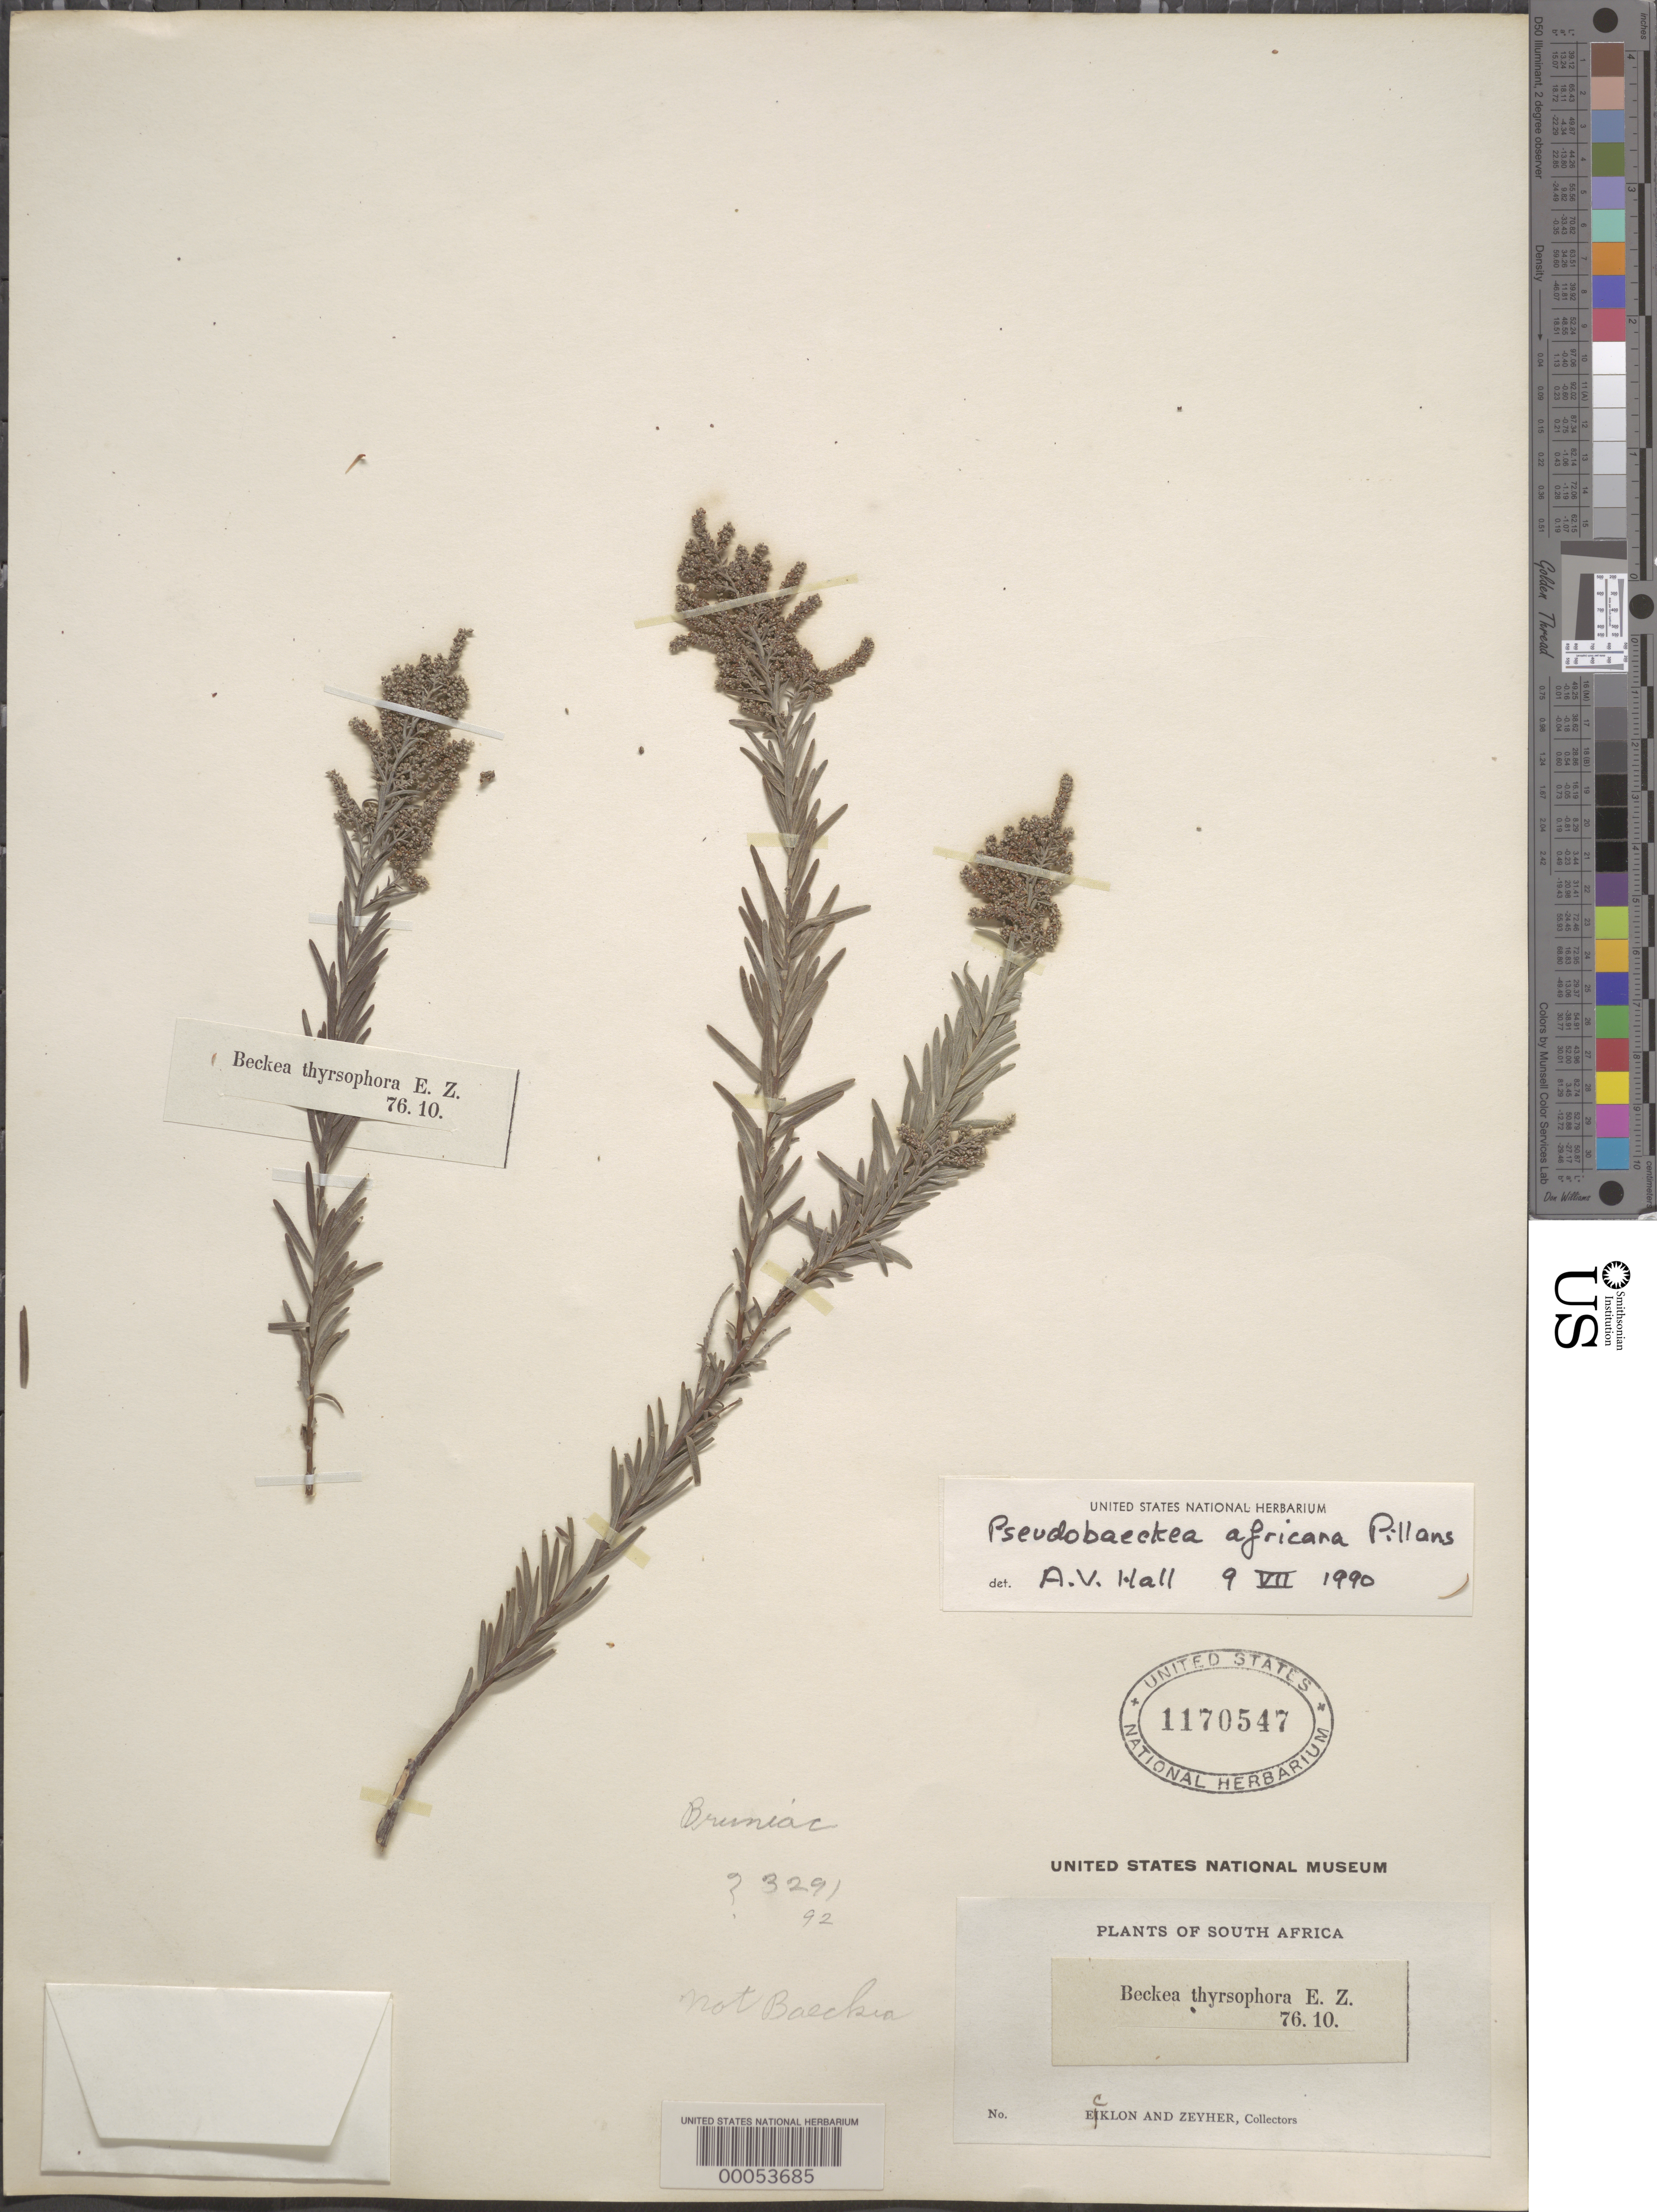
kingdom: Plantae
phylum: Tracheophyta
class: Magnoliopsida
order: Bruniales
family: Bruniaceae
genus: Brunia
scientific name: Brunia africana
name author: (Burm. f.) Class.-Bockh. & E.G.H. Oliv.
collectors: C. F. Ecklon & C. Zeyher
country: South Africa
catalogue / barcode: US 1170547